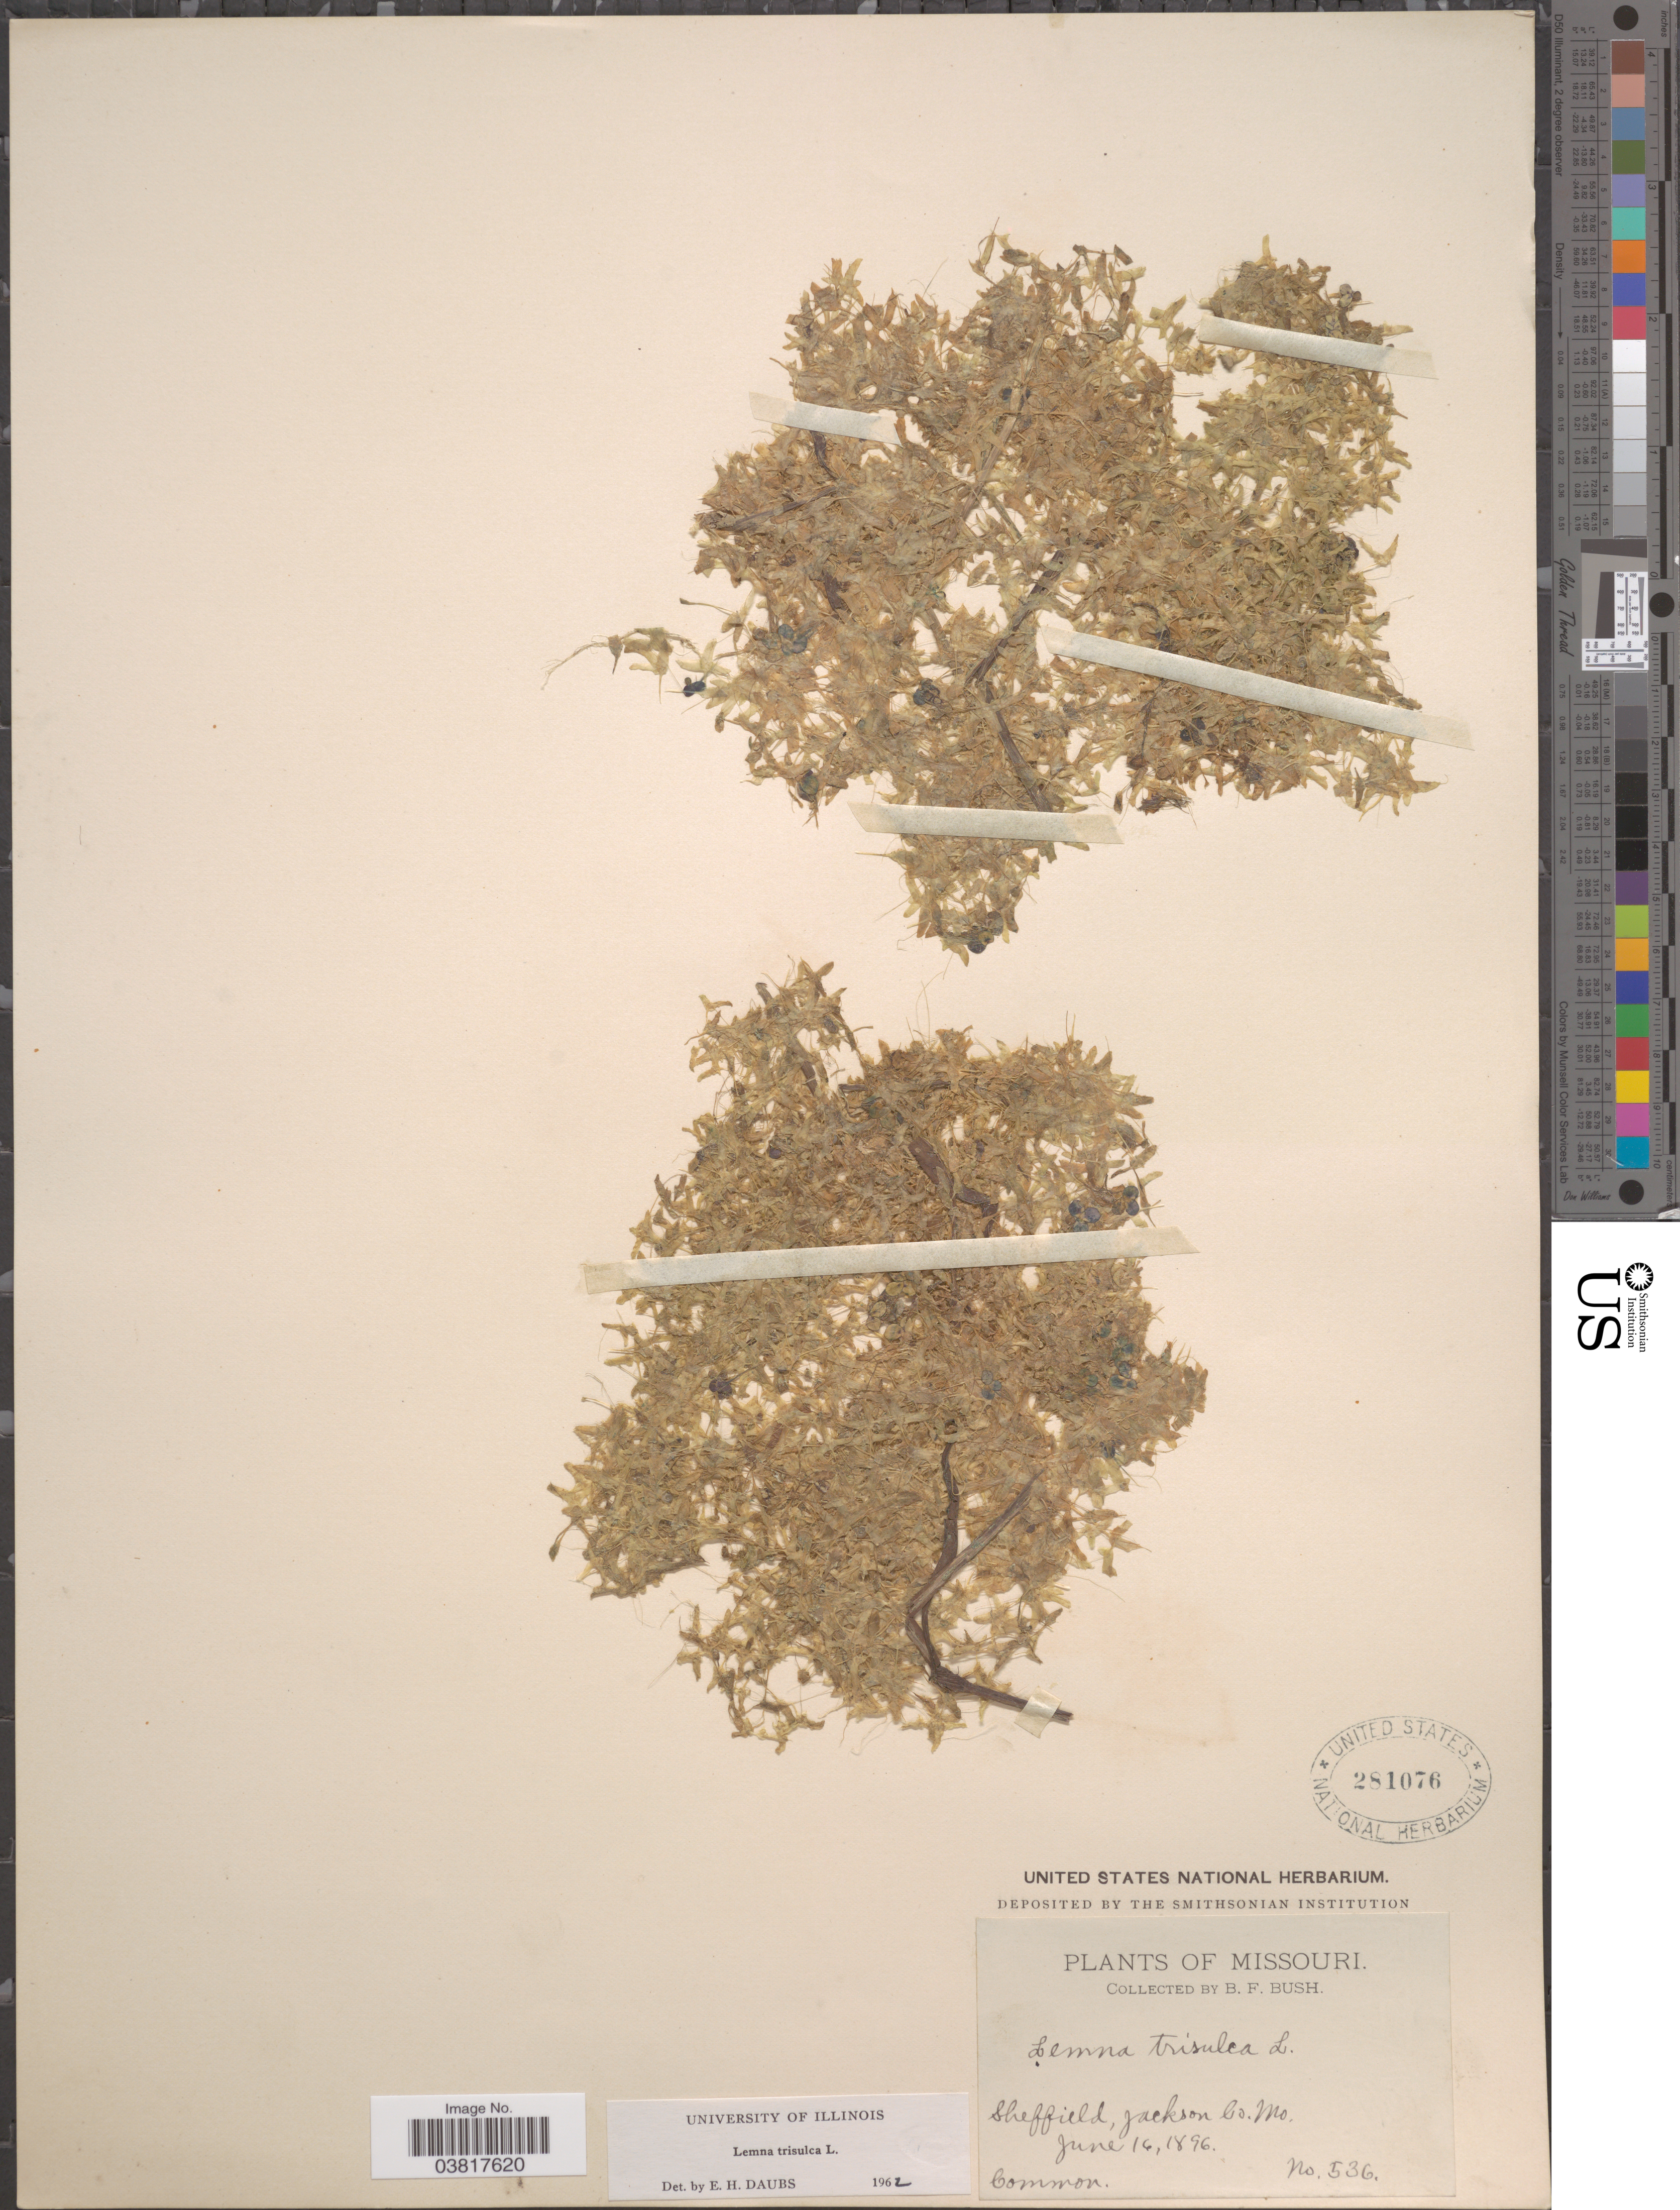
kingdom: Plantae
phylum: Tracheophyta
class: Liliopsida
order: Alismatales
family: Araceae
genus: Lemna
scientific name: Lemna trisulca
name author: L.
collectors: B. F. Bush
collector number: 536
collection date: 1896-06-16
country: United States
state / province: Missouri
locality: Sheffield, Jackson Co.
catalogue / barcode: US 281076